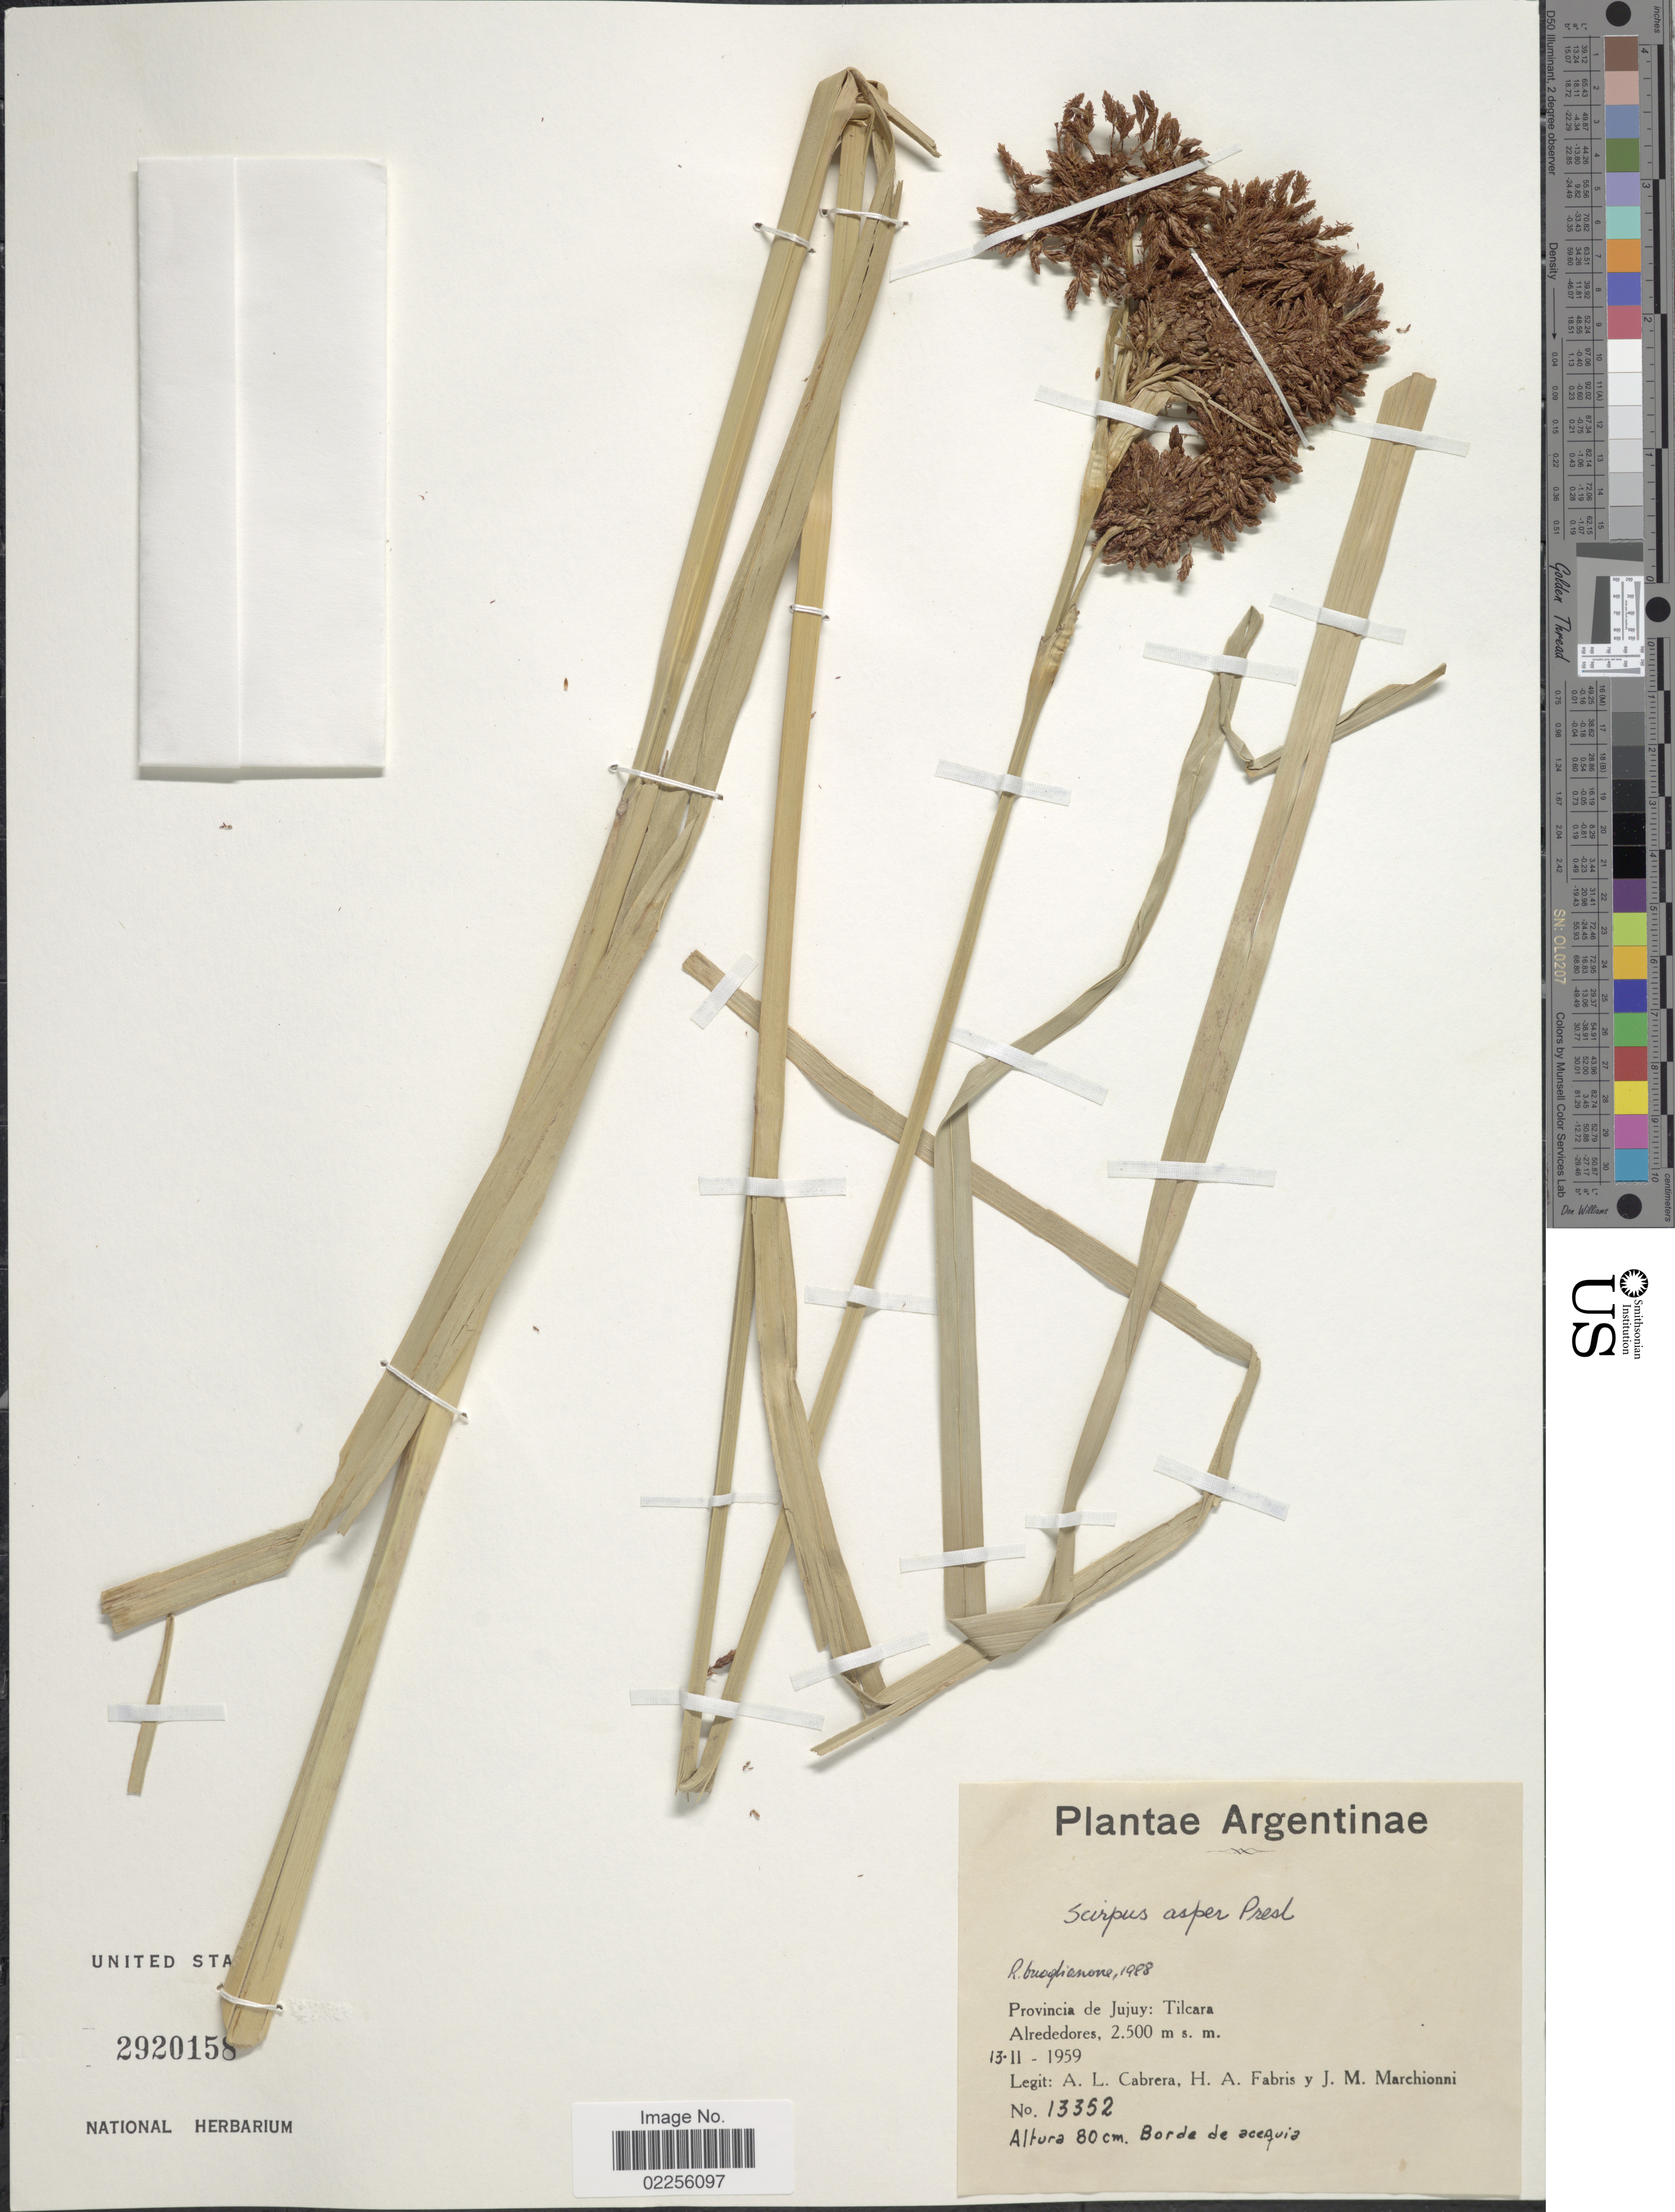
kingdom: Plantae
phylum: Tracheophyta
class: Liliopsida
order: Poales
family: Cyperaceae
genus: Schoenoplectus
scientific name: Schoenoplectus californicus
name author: (C.A. Mey.) Soják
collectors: A. L. Cabrera, H. A. Fabris & J. Marchionni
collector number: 13352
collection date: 1959-02-13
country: Argentina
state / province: Jujuy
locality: Tilcara Alrededores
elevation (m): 2500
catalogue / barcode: US 2920158